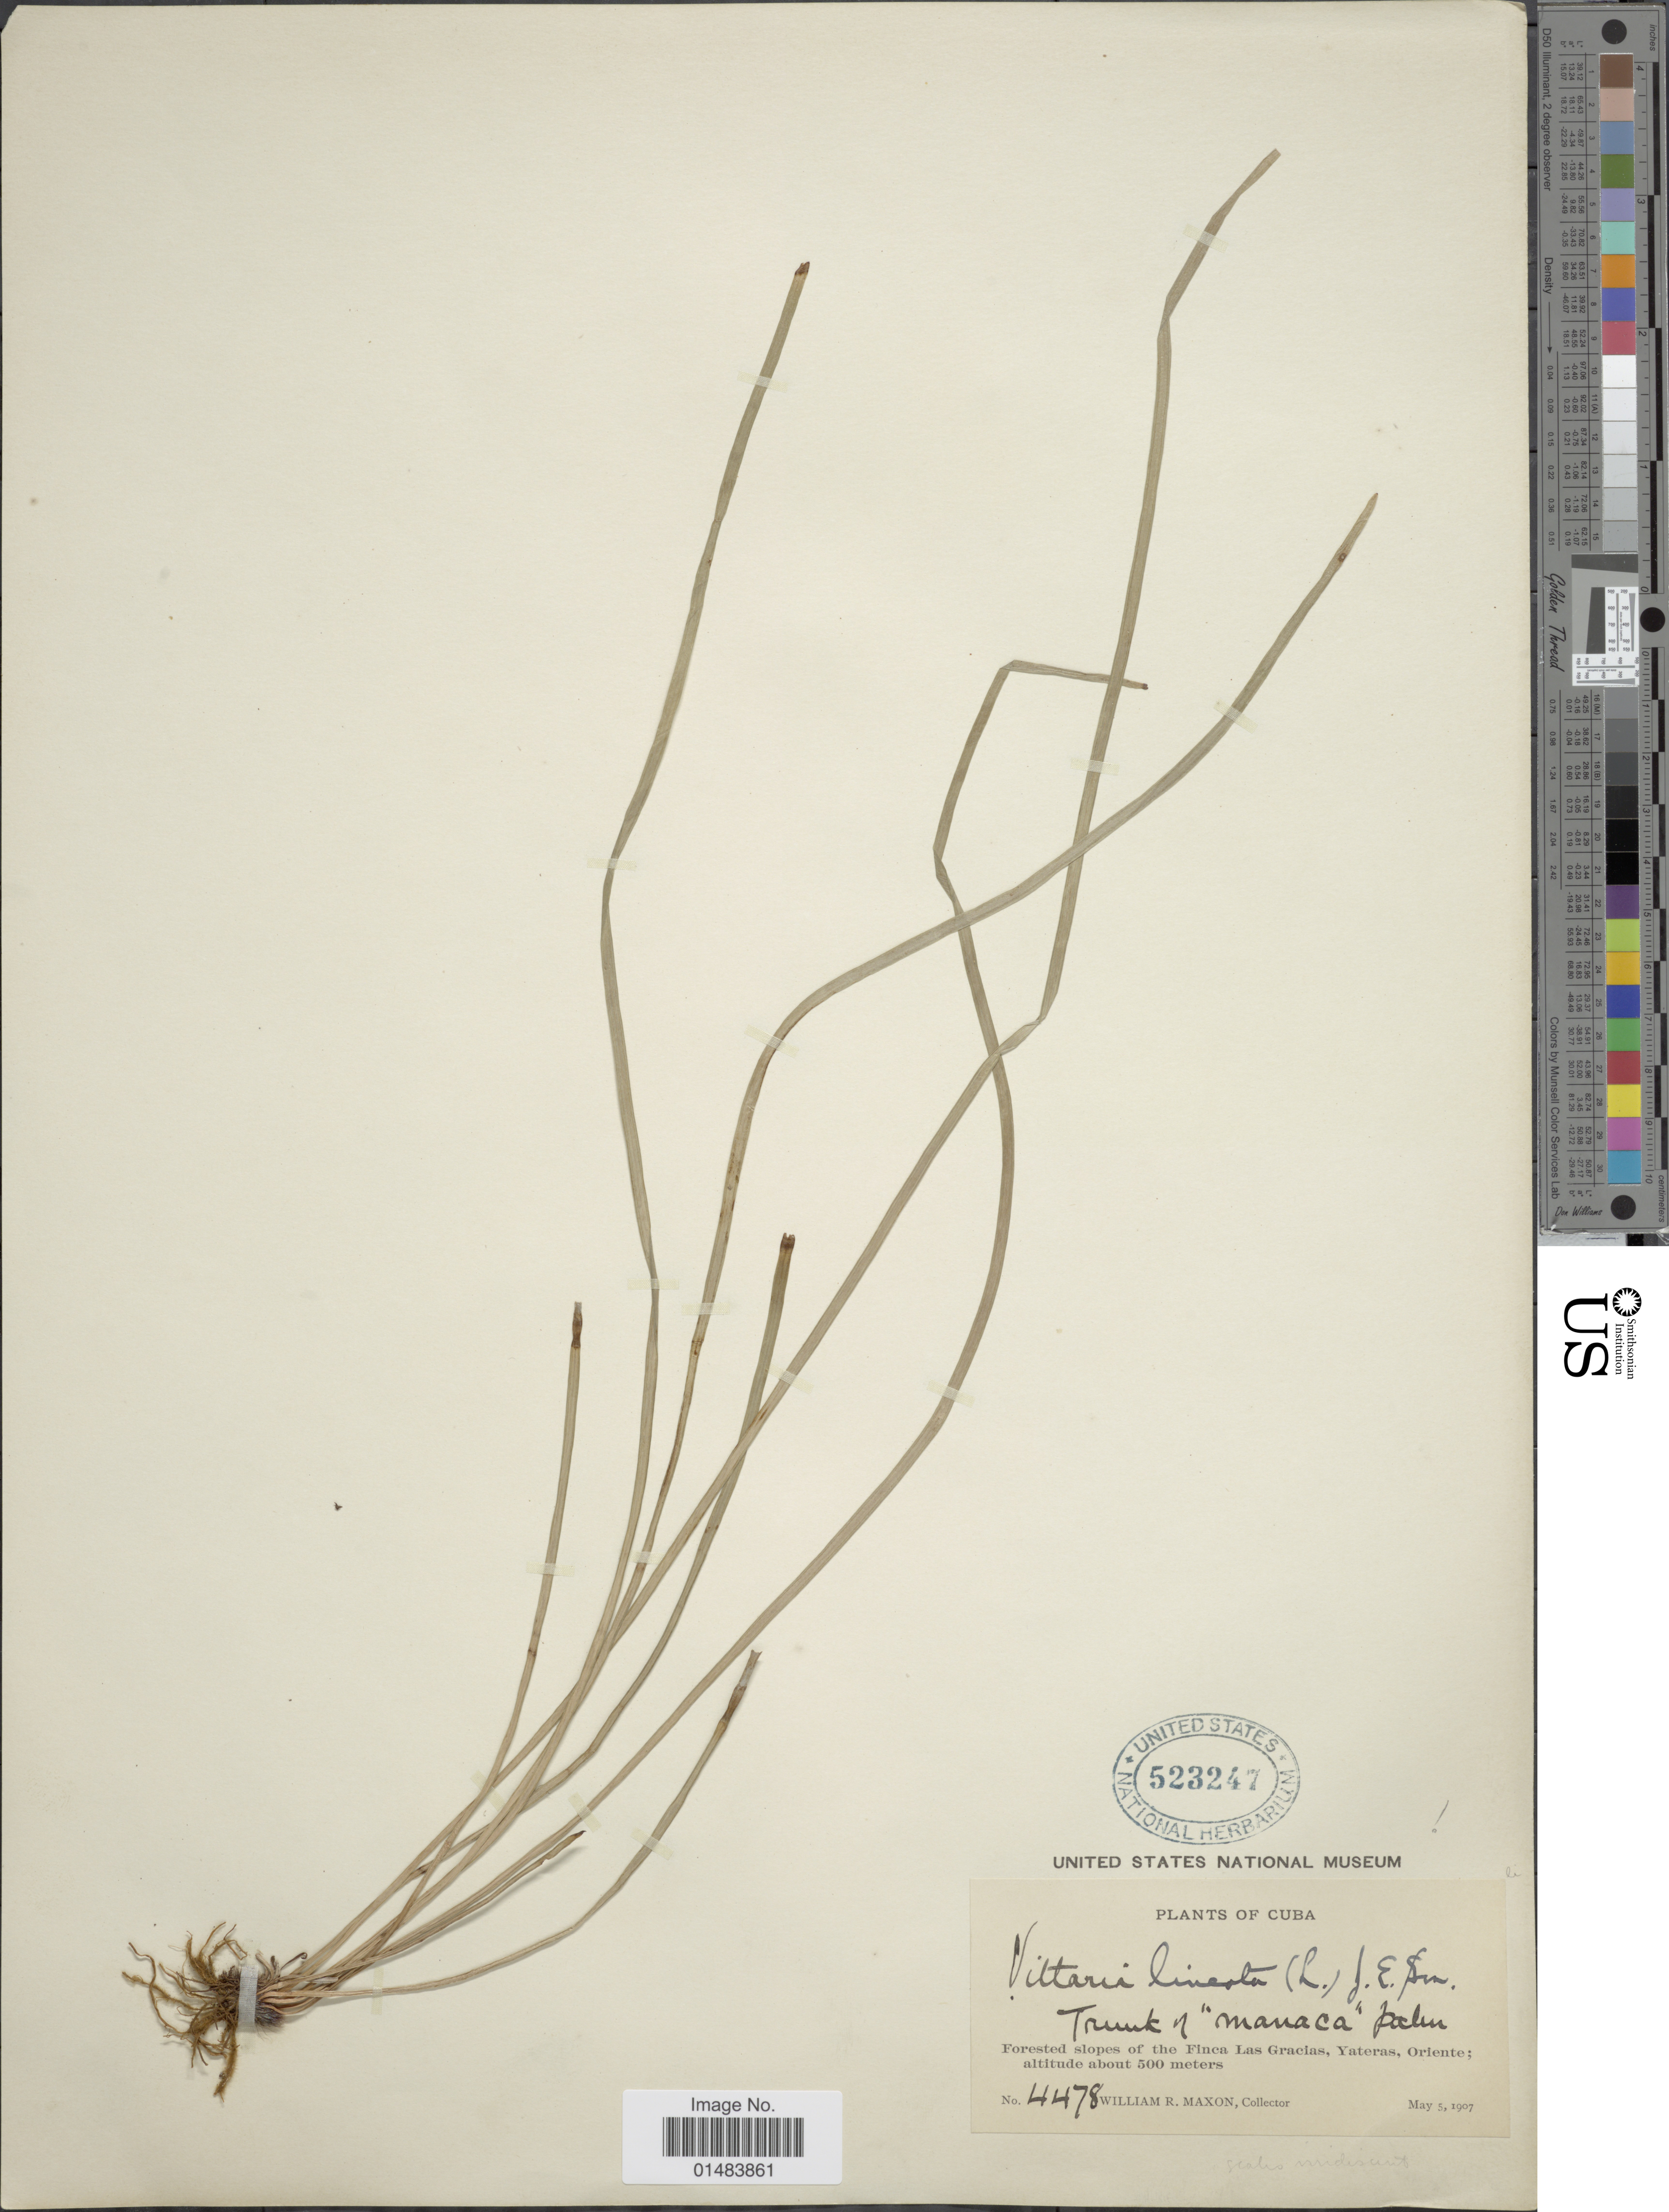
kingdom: Plantae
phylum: Tracheophyta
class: Polypodiopsida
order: Polypodiales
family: Pteridaceae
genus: Vittaria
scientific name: Vittaria lineata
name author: (L.) Sm.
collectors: W. R. Maxon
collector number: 4478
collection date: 1907-05-05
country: Cuba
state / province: Oriente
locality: Plants of Cuba, forested slopes of the Finca Las Gracias, Yateras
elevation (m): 500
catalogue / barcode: US 523247